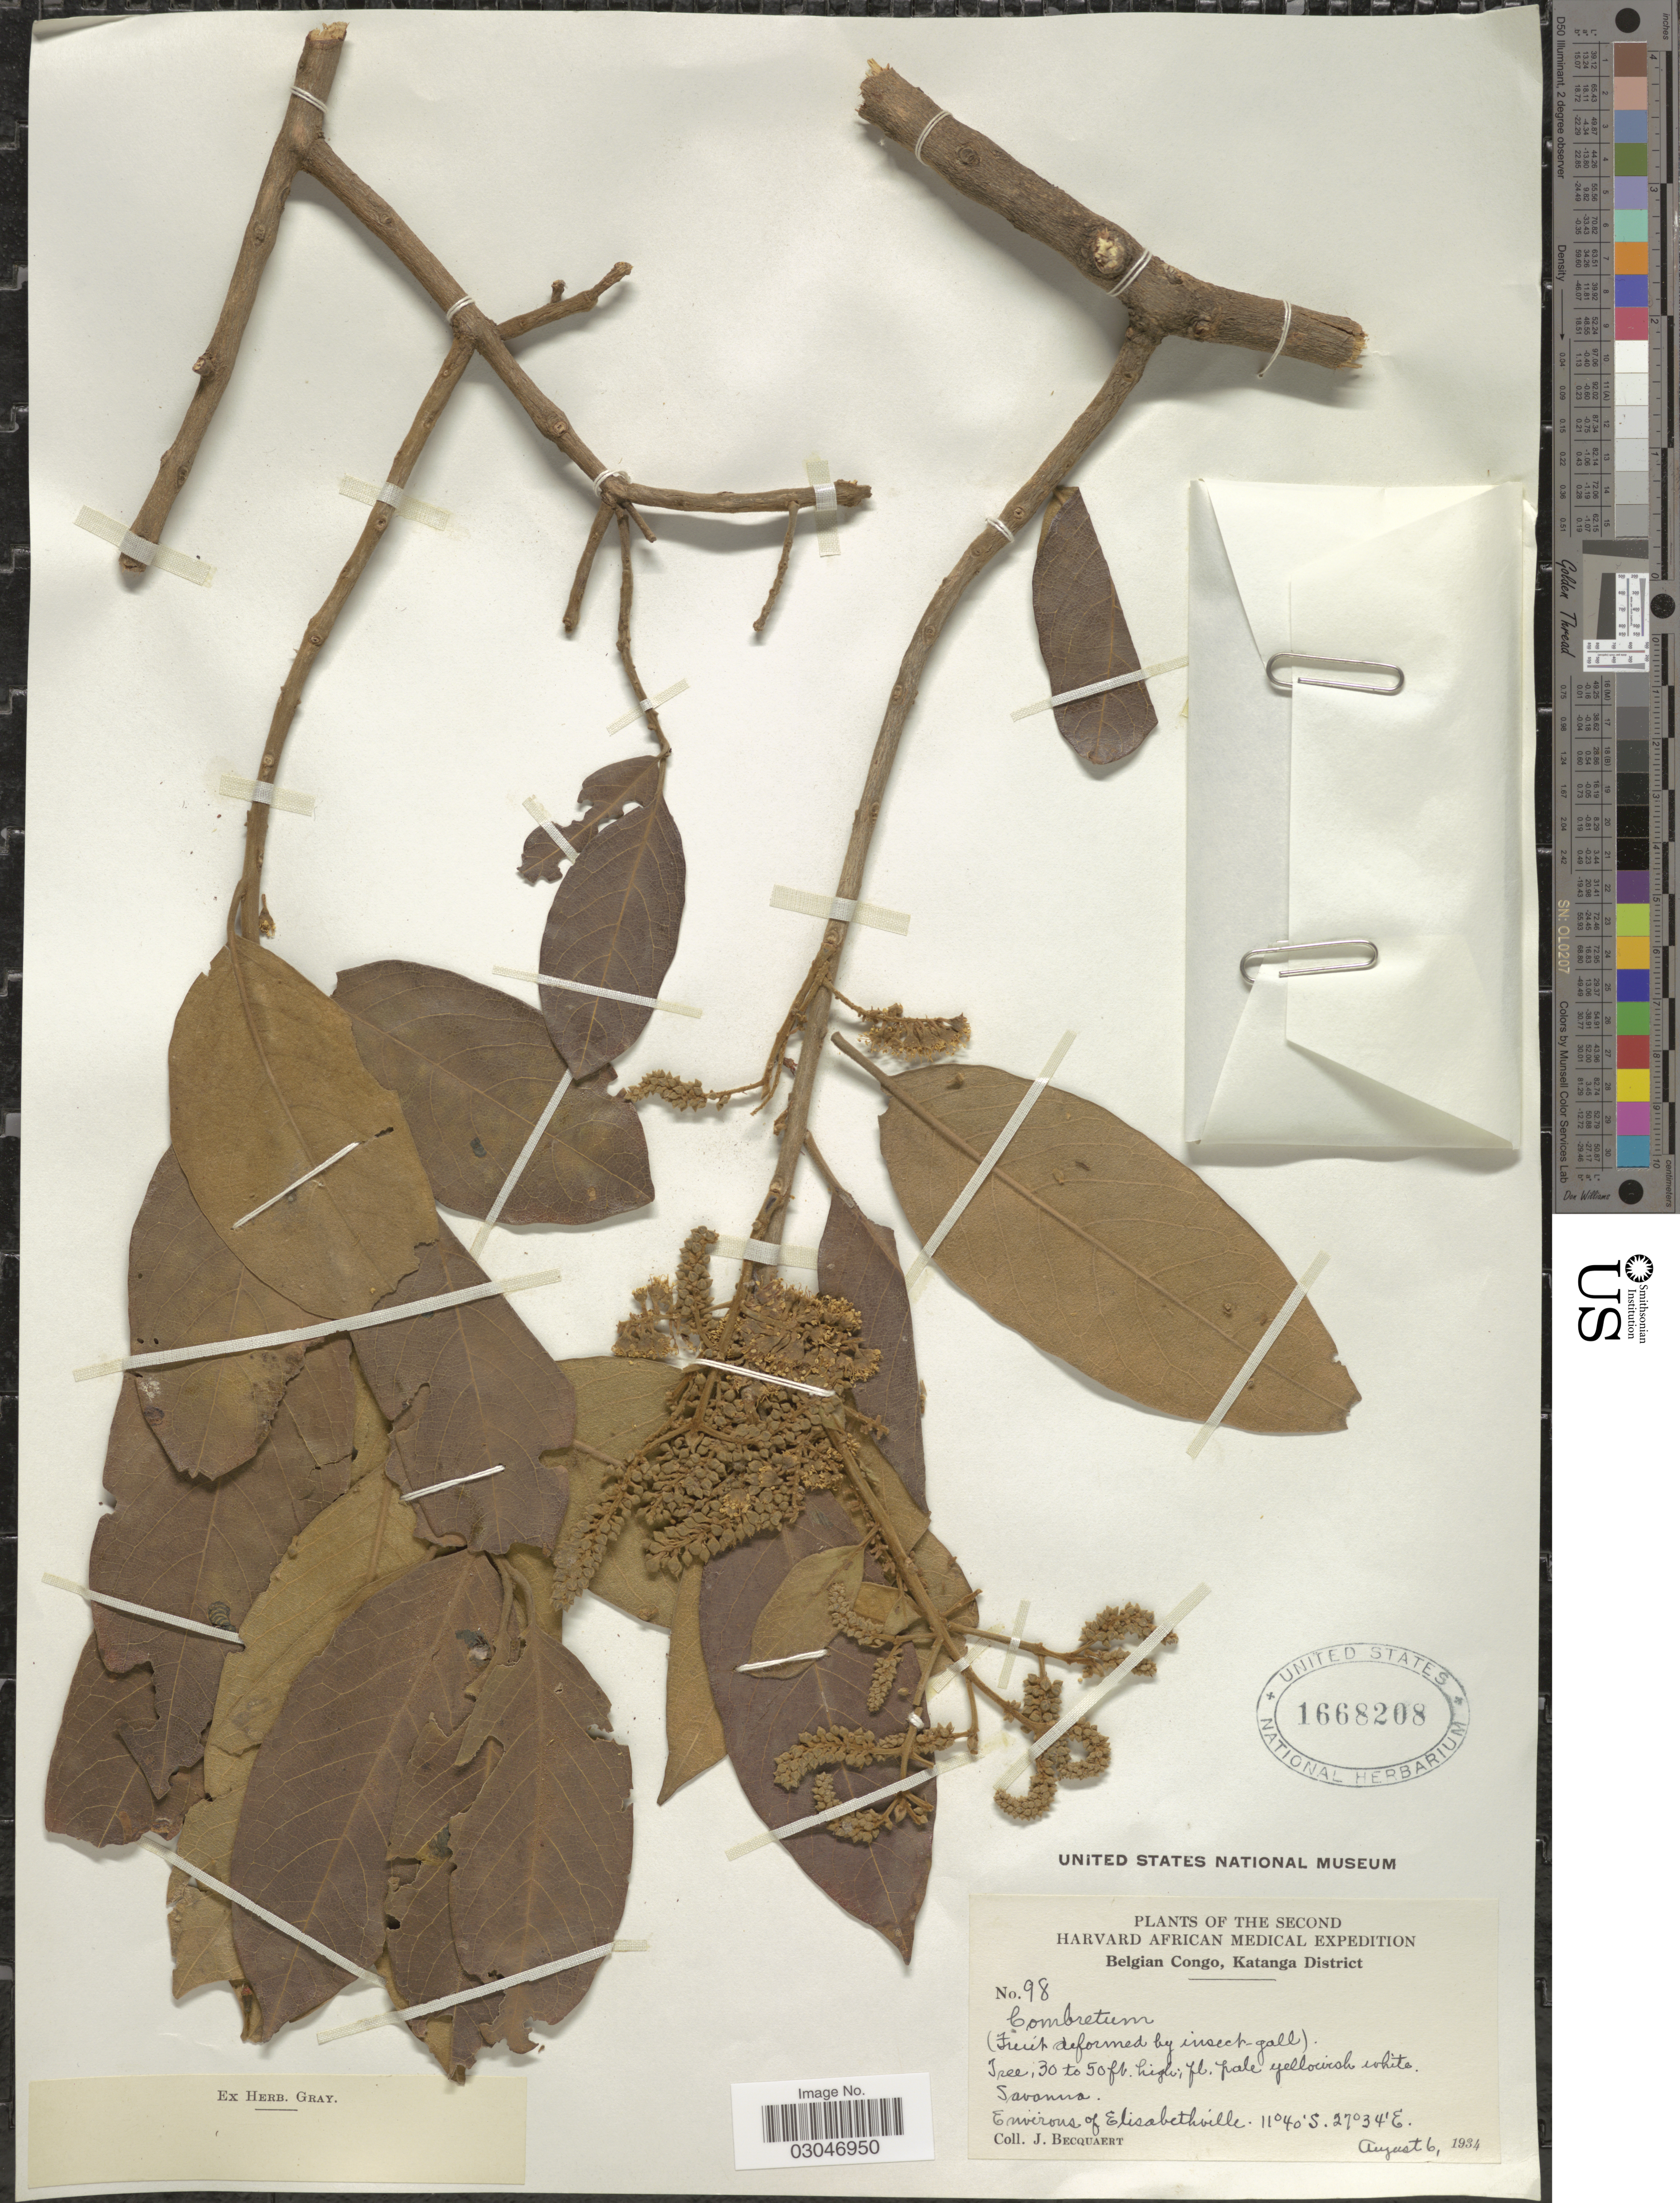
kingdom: Plantae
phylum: Tracheophyta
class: Magnoliopsida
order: Myrtales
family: Combretaceae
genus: Combretum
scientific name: Combretum sp.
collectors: J. Becquaert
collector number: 98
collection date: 1934-08-06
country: Congo, Democratic Republic of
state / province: Haut-Katanga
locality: Belgian Congo, Katanga District, Environs of Elisabethville.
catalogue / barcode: US 1668208